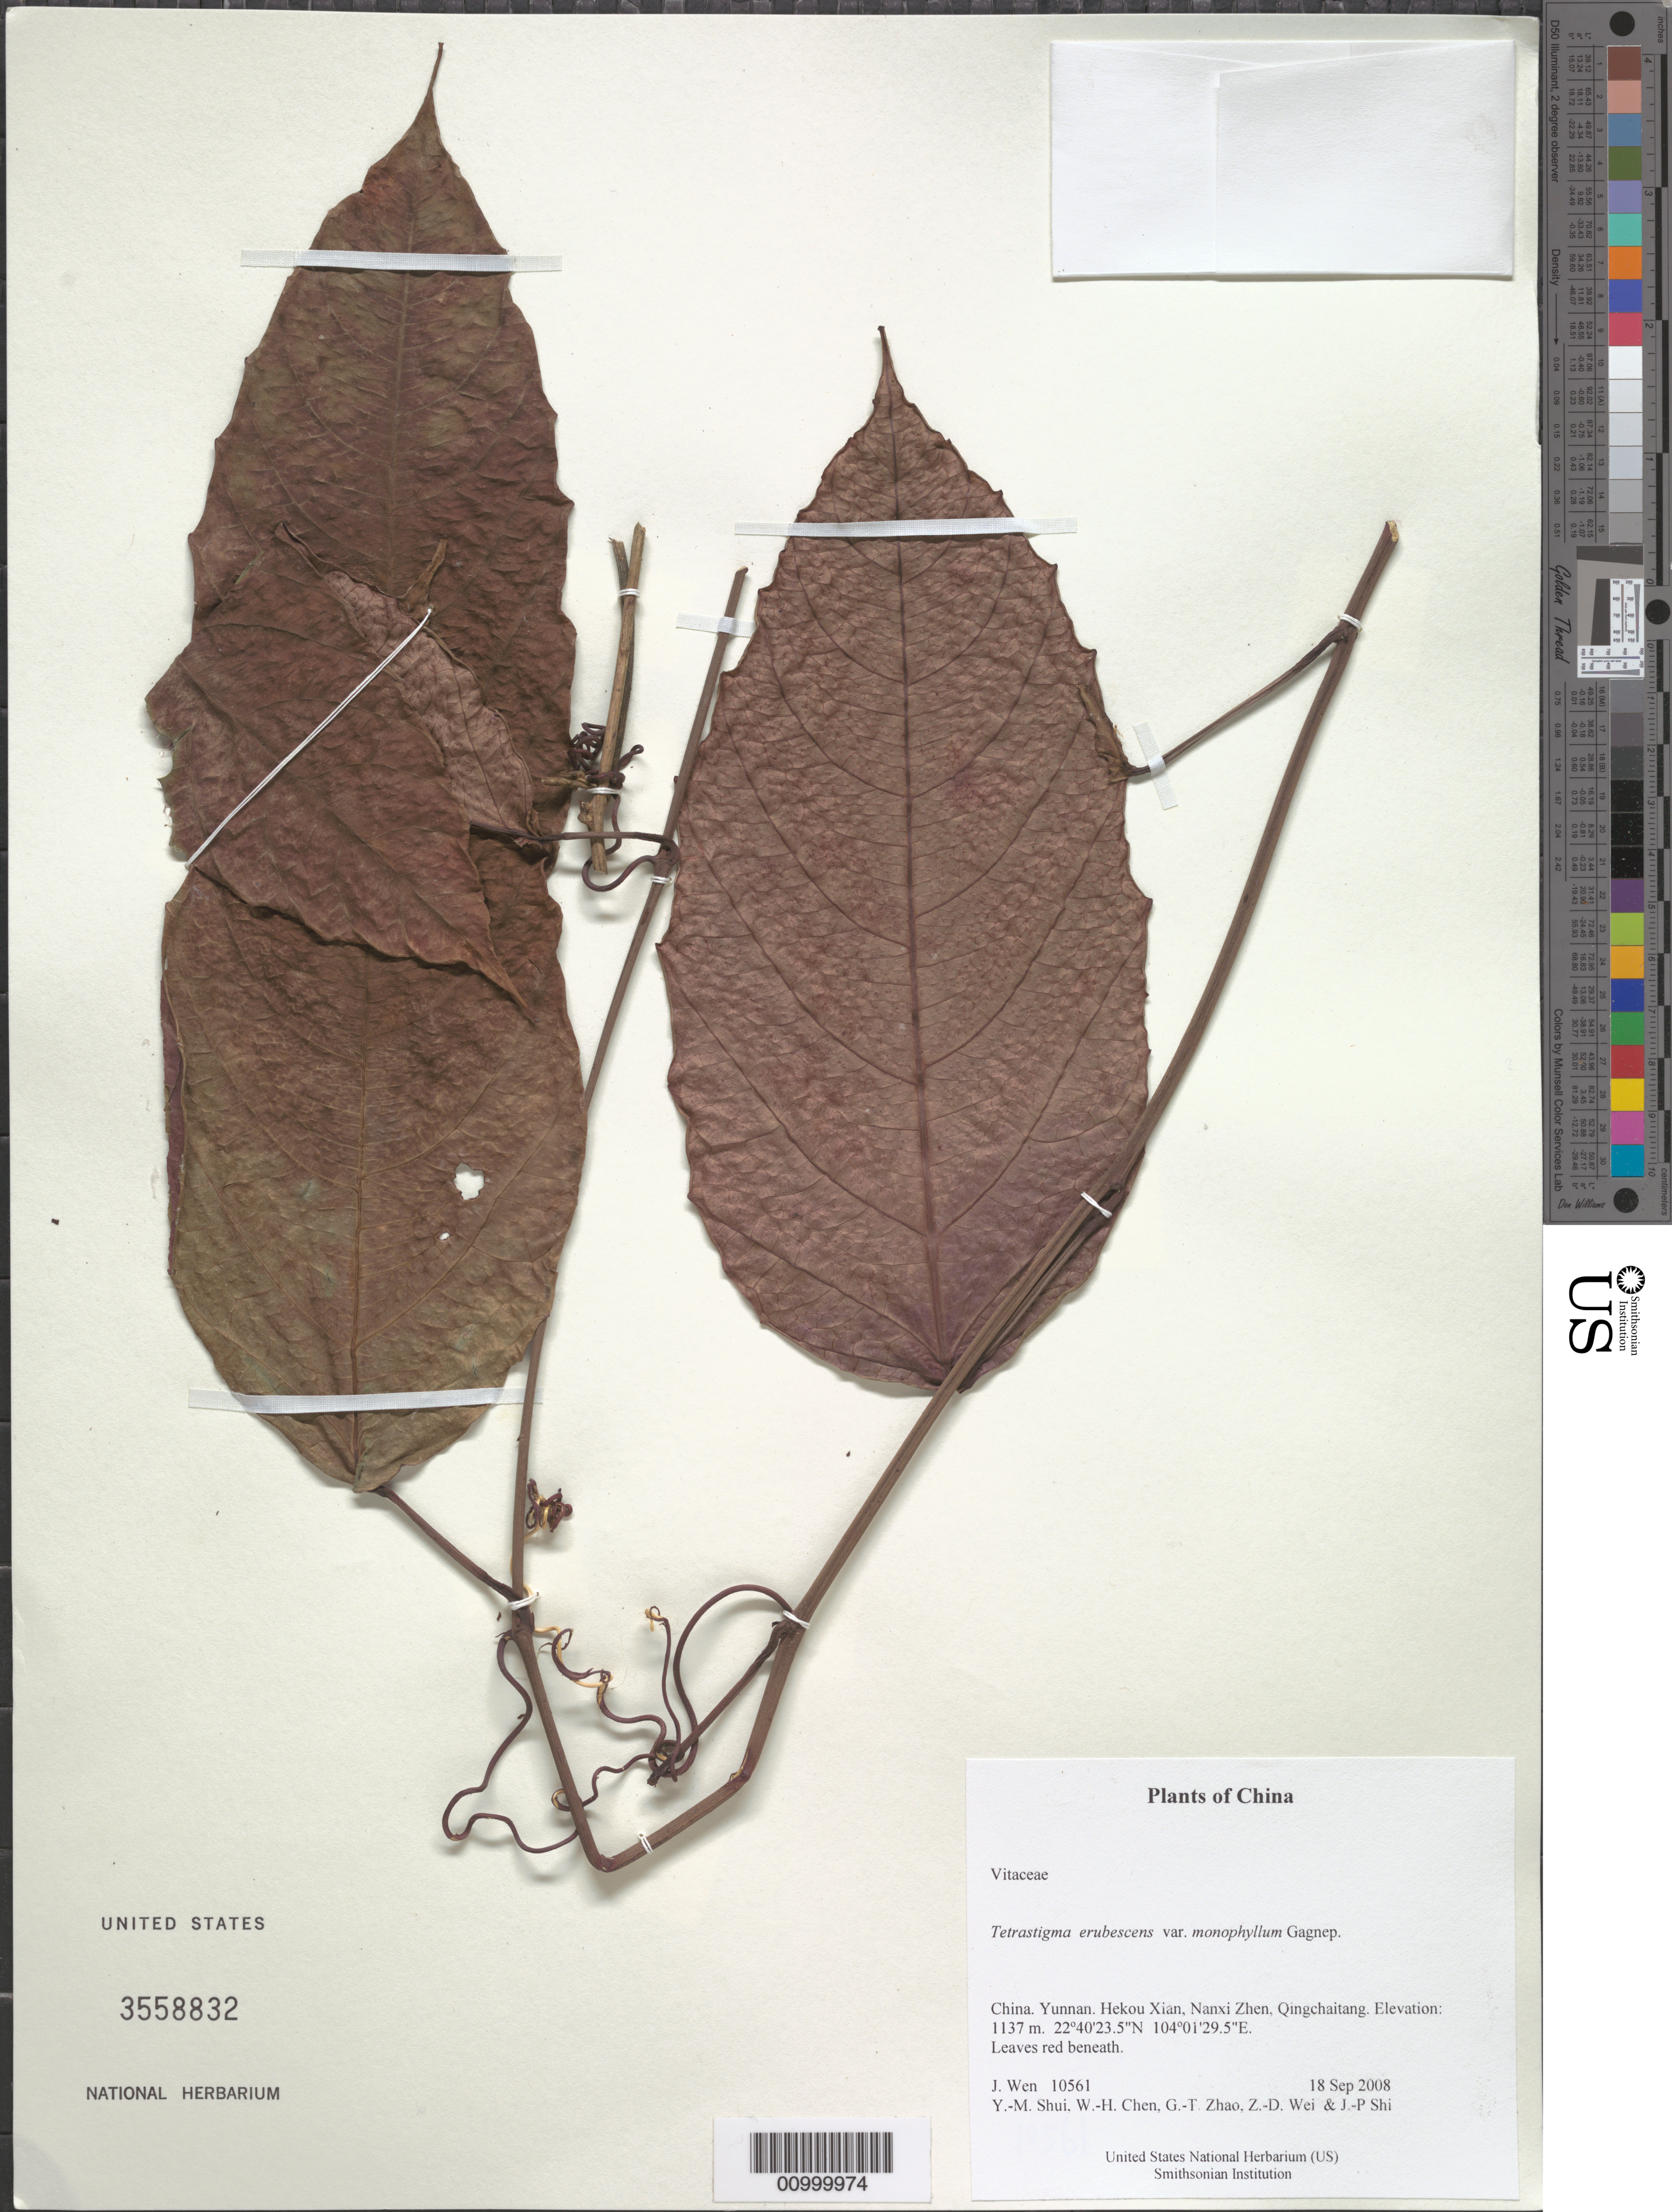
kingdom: Plantae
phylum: Tracheophyta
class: Magnoliopsida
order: Vitales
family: Vitaceae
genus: Tetrastigma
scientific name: Tetrastigma erubescens var. monophyllum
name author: Gagnep.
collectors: J. Wen, Y. Shui, W. Chen, G. Zhao, Z. Wei & J. Shi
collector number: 10561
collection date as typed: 18 Sep 2008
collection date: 2008-09-18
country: China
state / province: Yunnan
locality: Hekou Xian, Nanxi Zhen, Qingchaitang.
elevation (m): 1137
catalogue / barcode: US 3558832